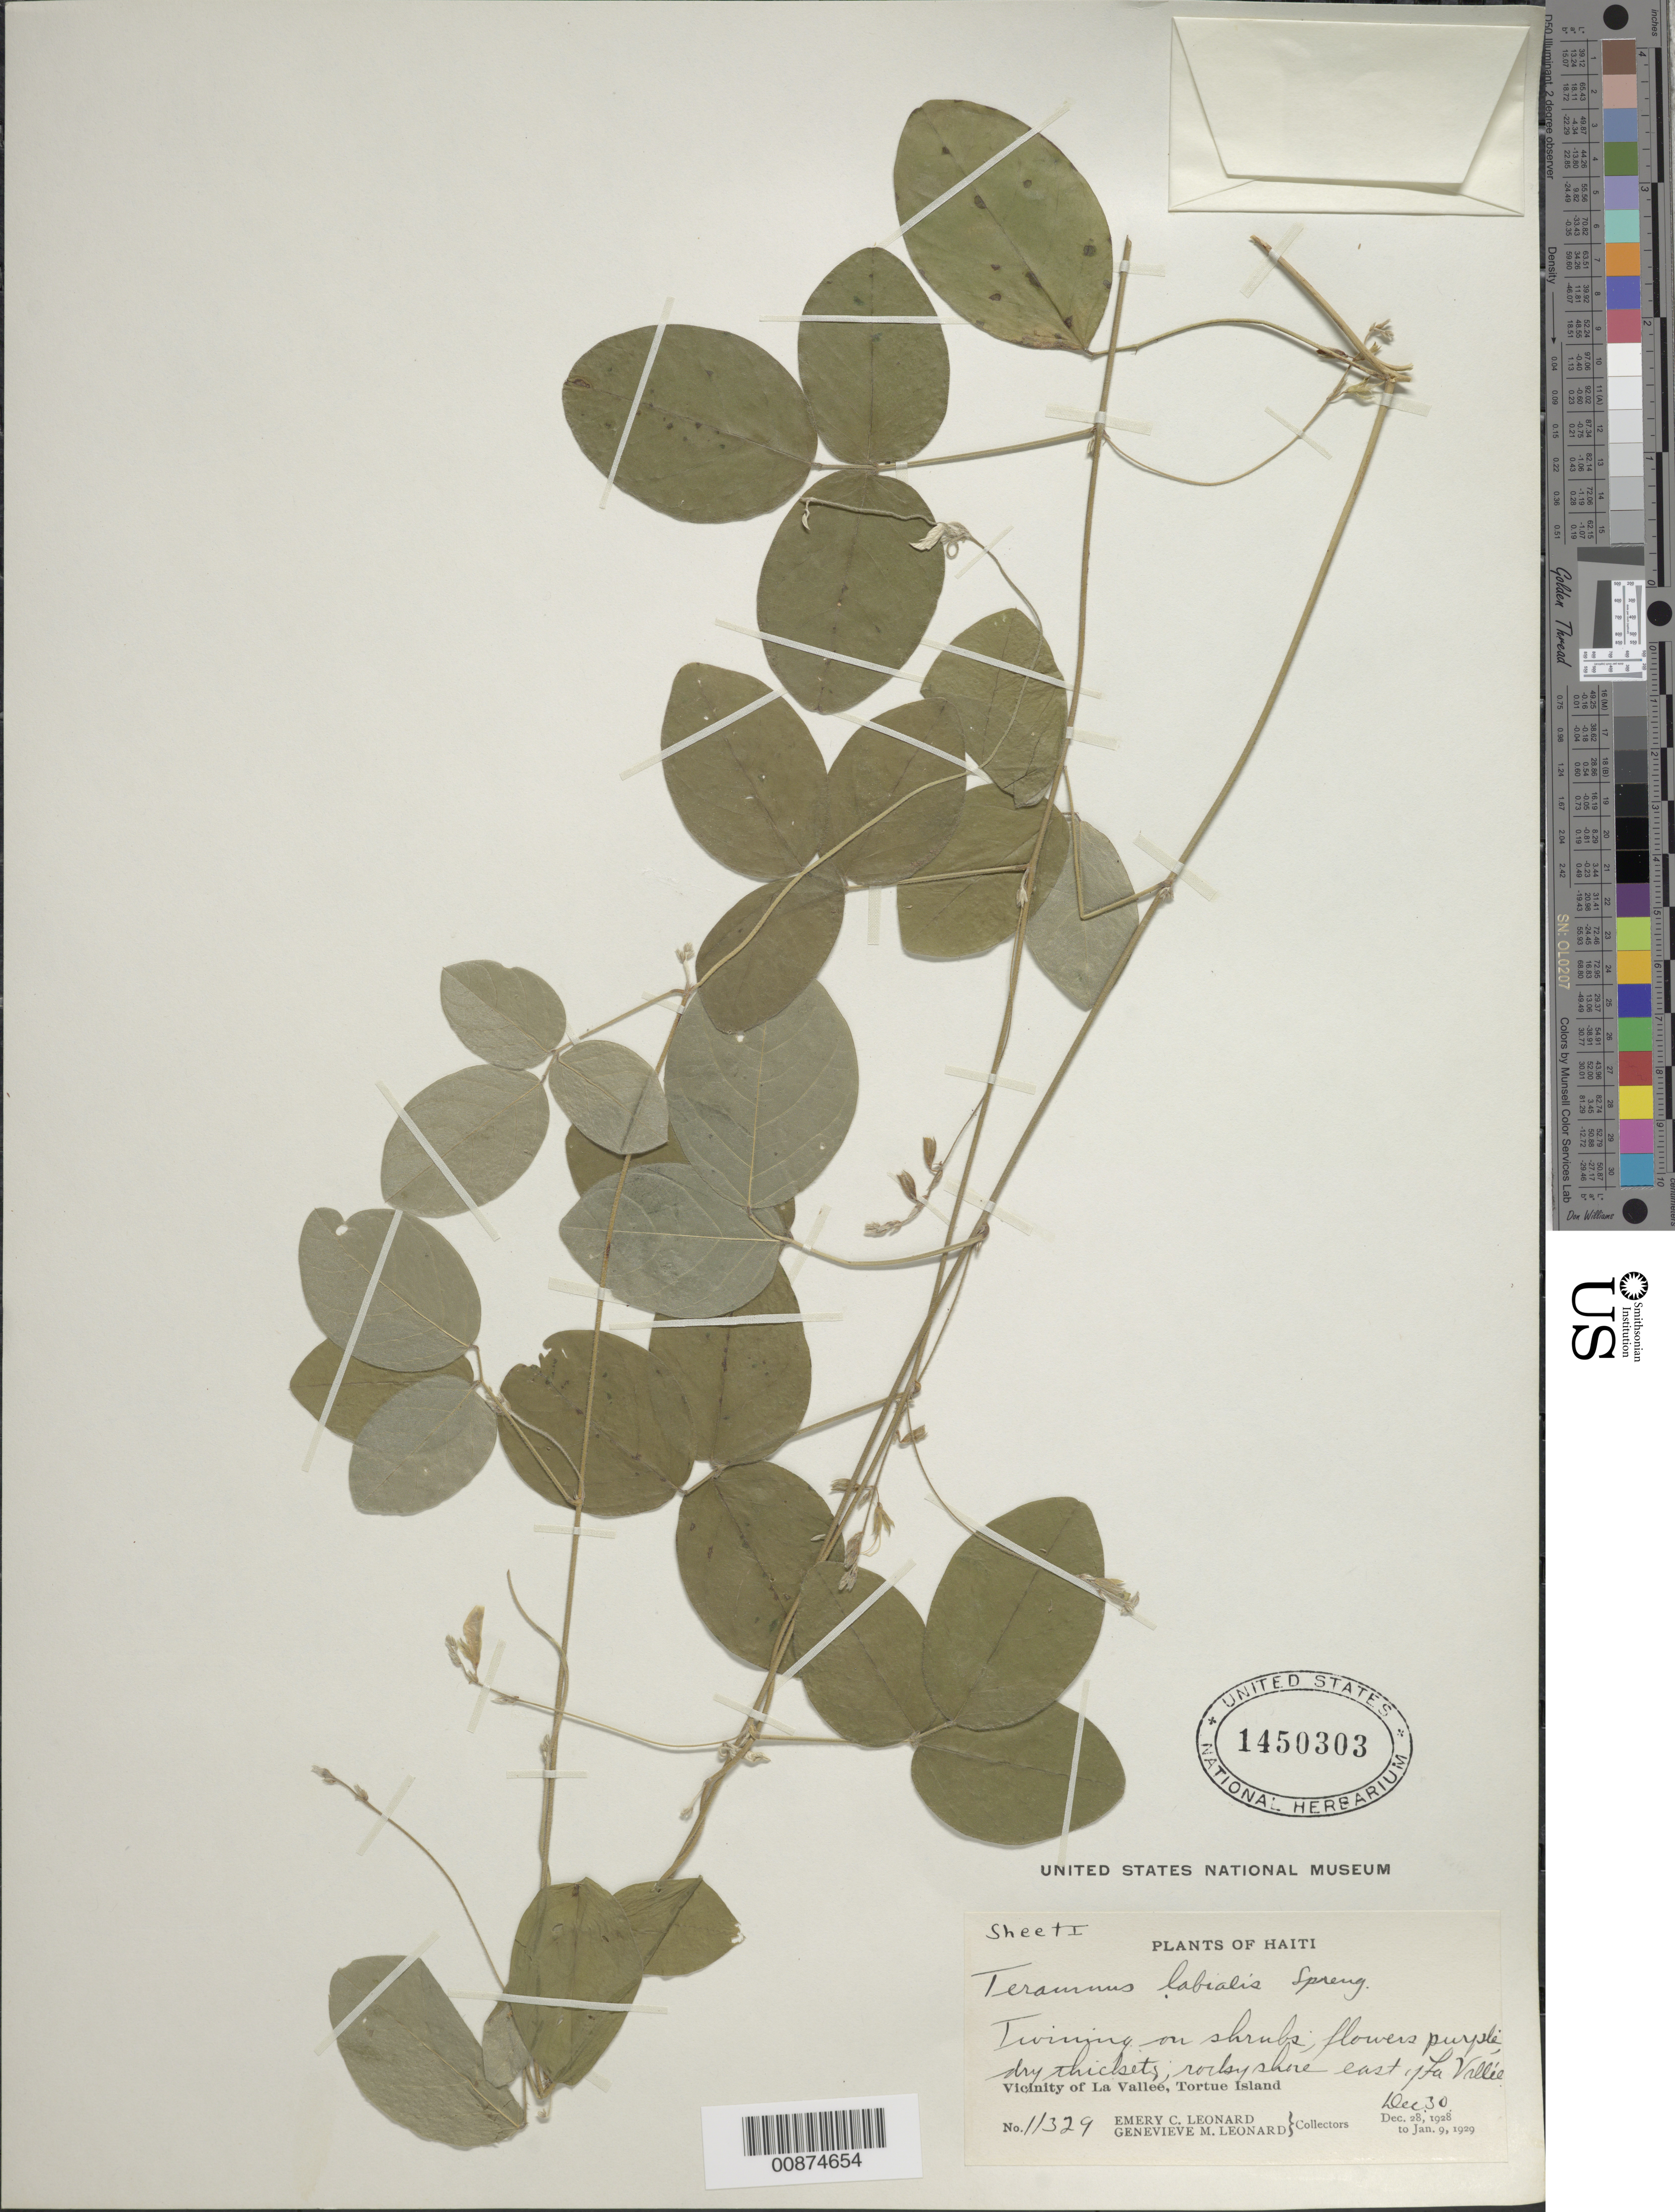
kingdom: Plantae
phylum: Tracheophyta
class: Magnoliopsida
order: Fabales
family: Fabaceae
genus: Teramnus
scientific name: Teramnus labialis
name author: (L. f.) Spreng.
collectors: E. C. Leonard & G. M. Leonard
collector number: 11329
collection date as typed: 30 Dec 1928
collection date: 1928-12-30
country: Haiti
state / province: Nord-Óuest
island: Île de la Tortue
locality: Vicinity of La Vallée, Tortue Island. East of La Vallée.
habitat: Twining on shrubs. Dry thickets; rocky shore.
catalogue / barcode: US 1450303